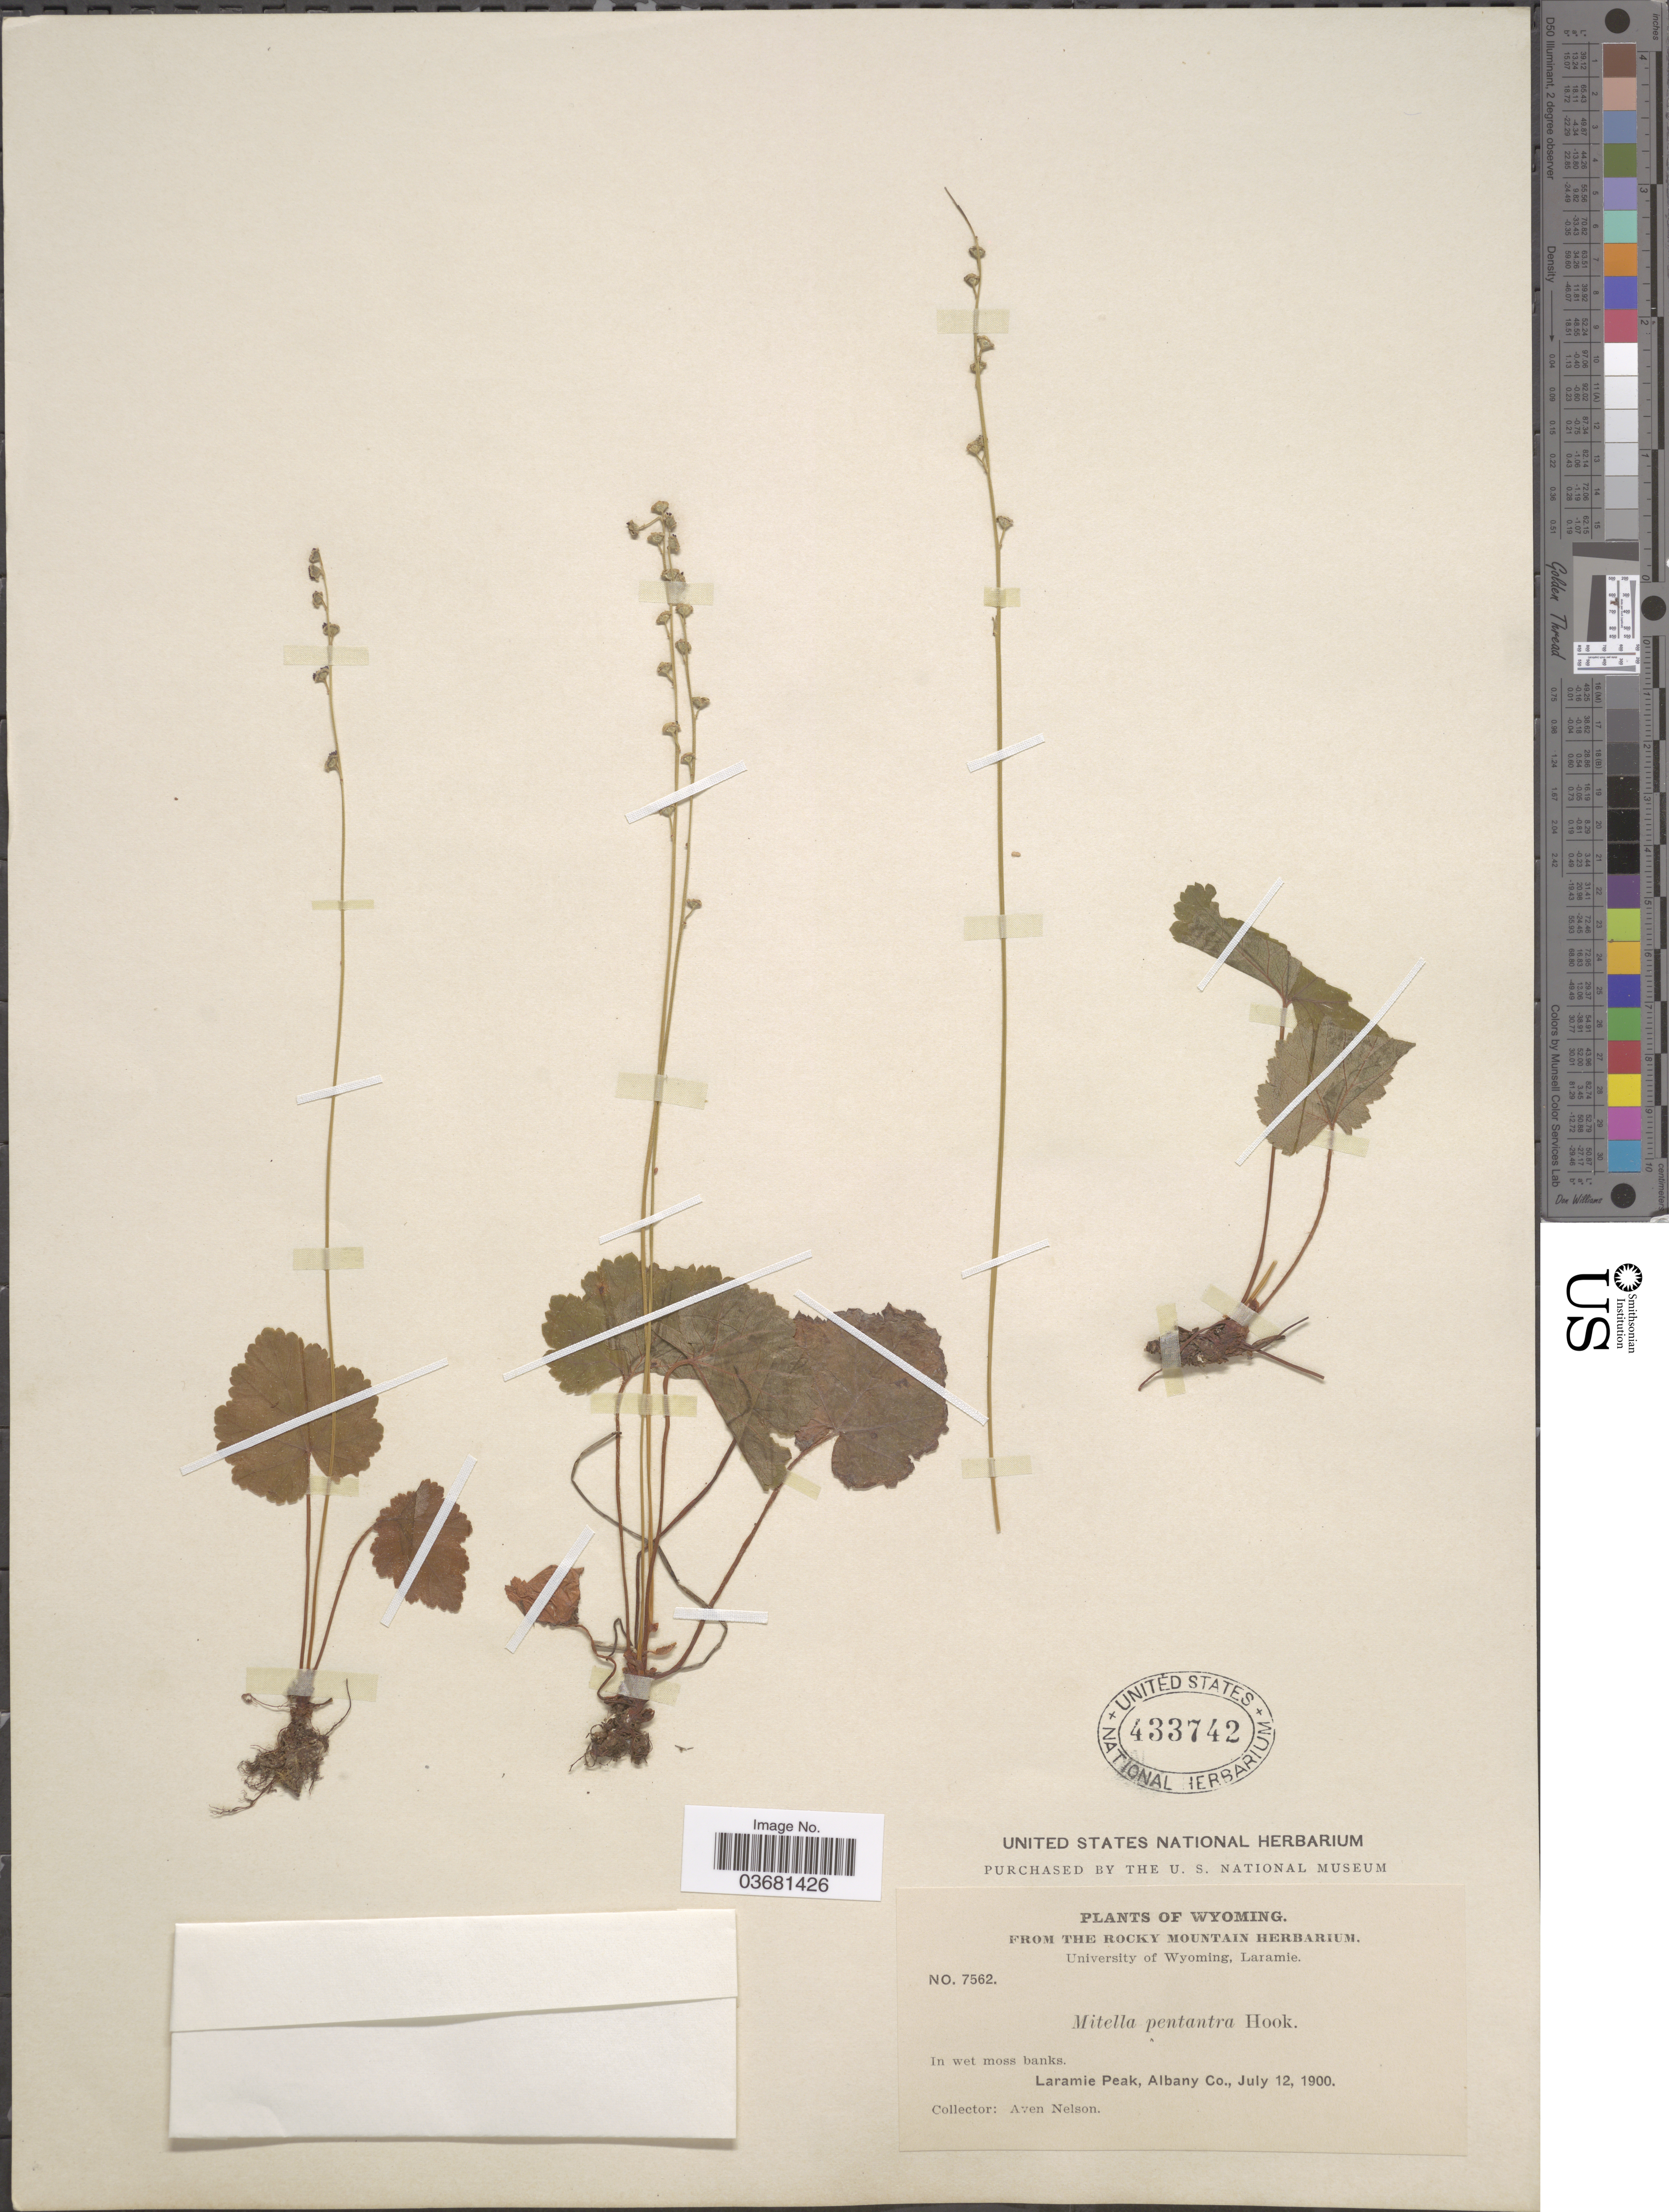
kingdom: Plantae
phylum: Tracheophyta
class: Magnoliopsida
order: Saxifragales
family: Saxifragaceae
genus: Mitella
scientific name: Mitella pentandra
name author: Hook.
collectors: A. Nelson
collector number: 7562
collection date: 1900-07-12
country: United States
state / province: Wyoming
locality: Laramie Peak, Albany Co.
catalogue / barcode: US 433742